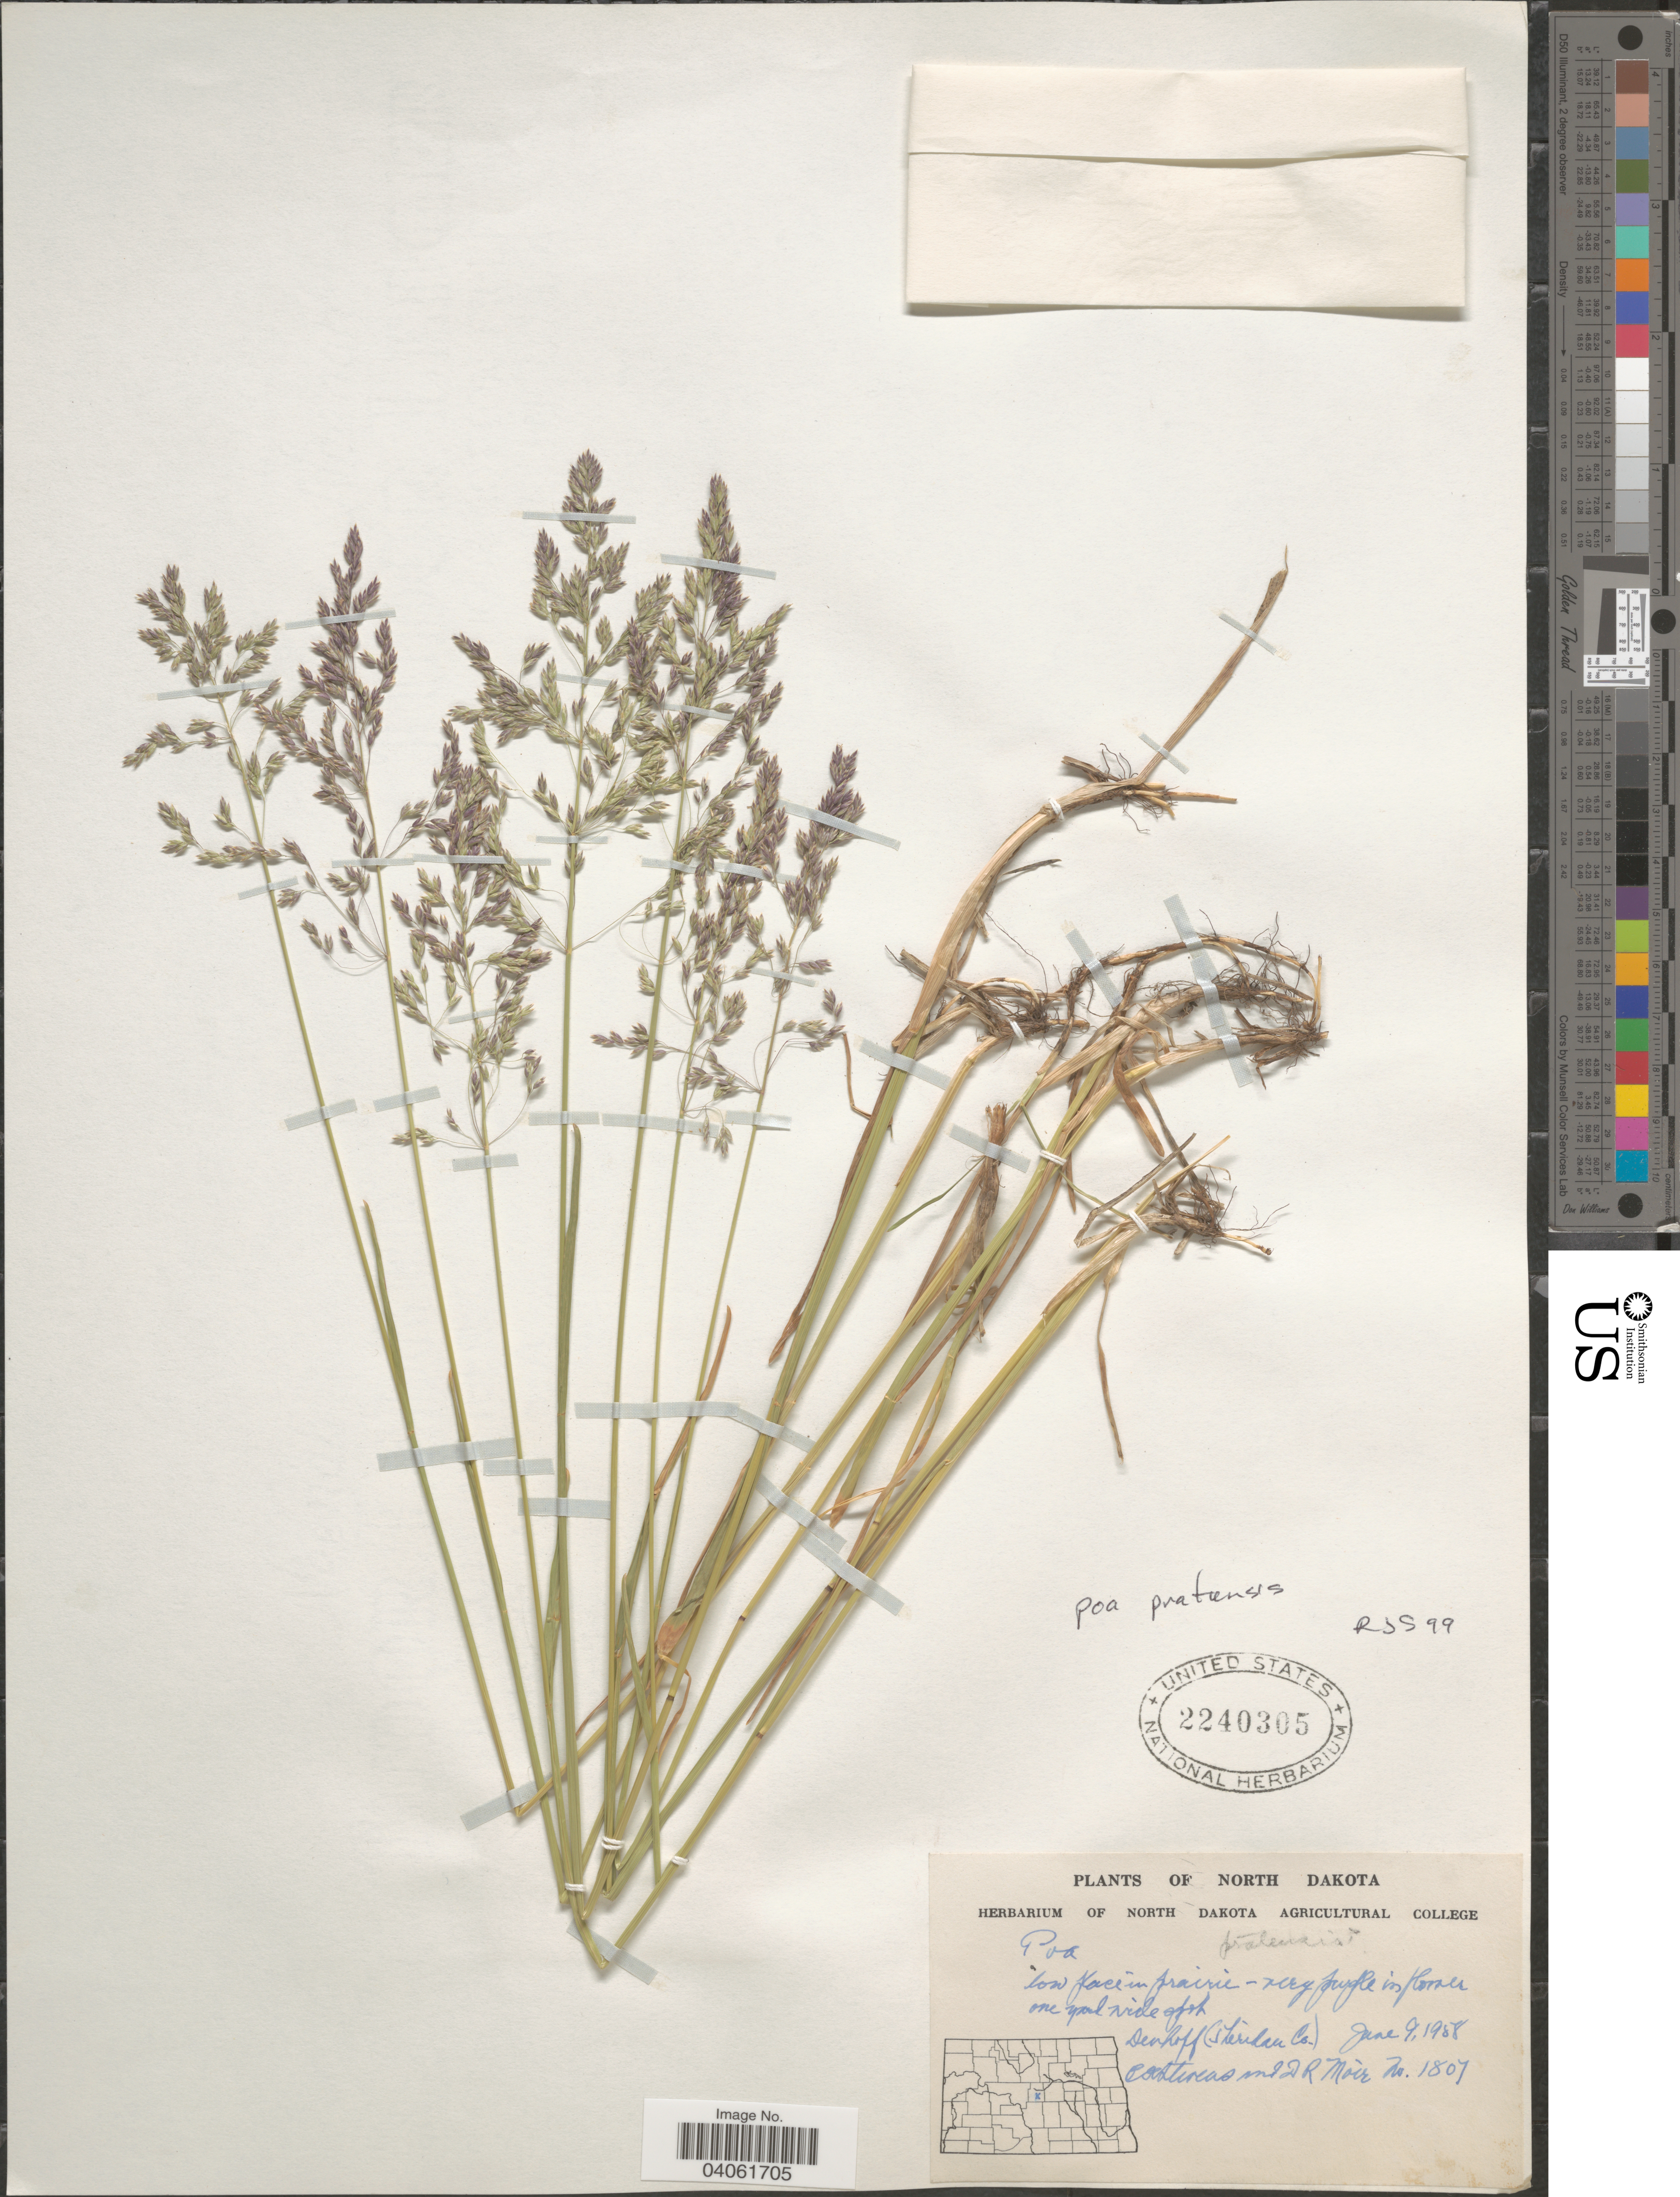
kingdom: Plantae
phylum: Tracheophyta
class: Liliopsida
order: Poales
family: Poaceae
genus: Poa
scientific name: Poa pratensis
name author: L.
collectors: O. A. Stevens & D. Moir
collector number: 1807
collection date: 1958-06-09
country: United States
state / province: North Dakota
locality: Denhoff (Sheridan Co.).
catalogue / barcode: US 2240305